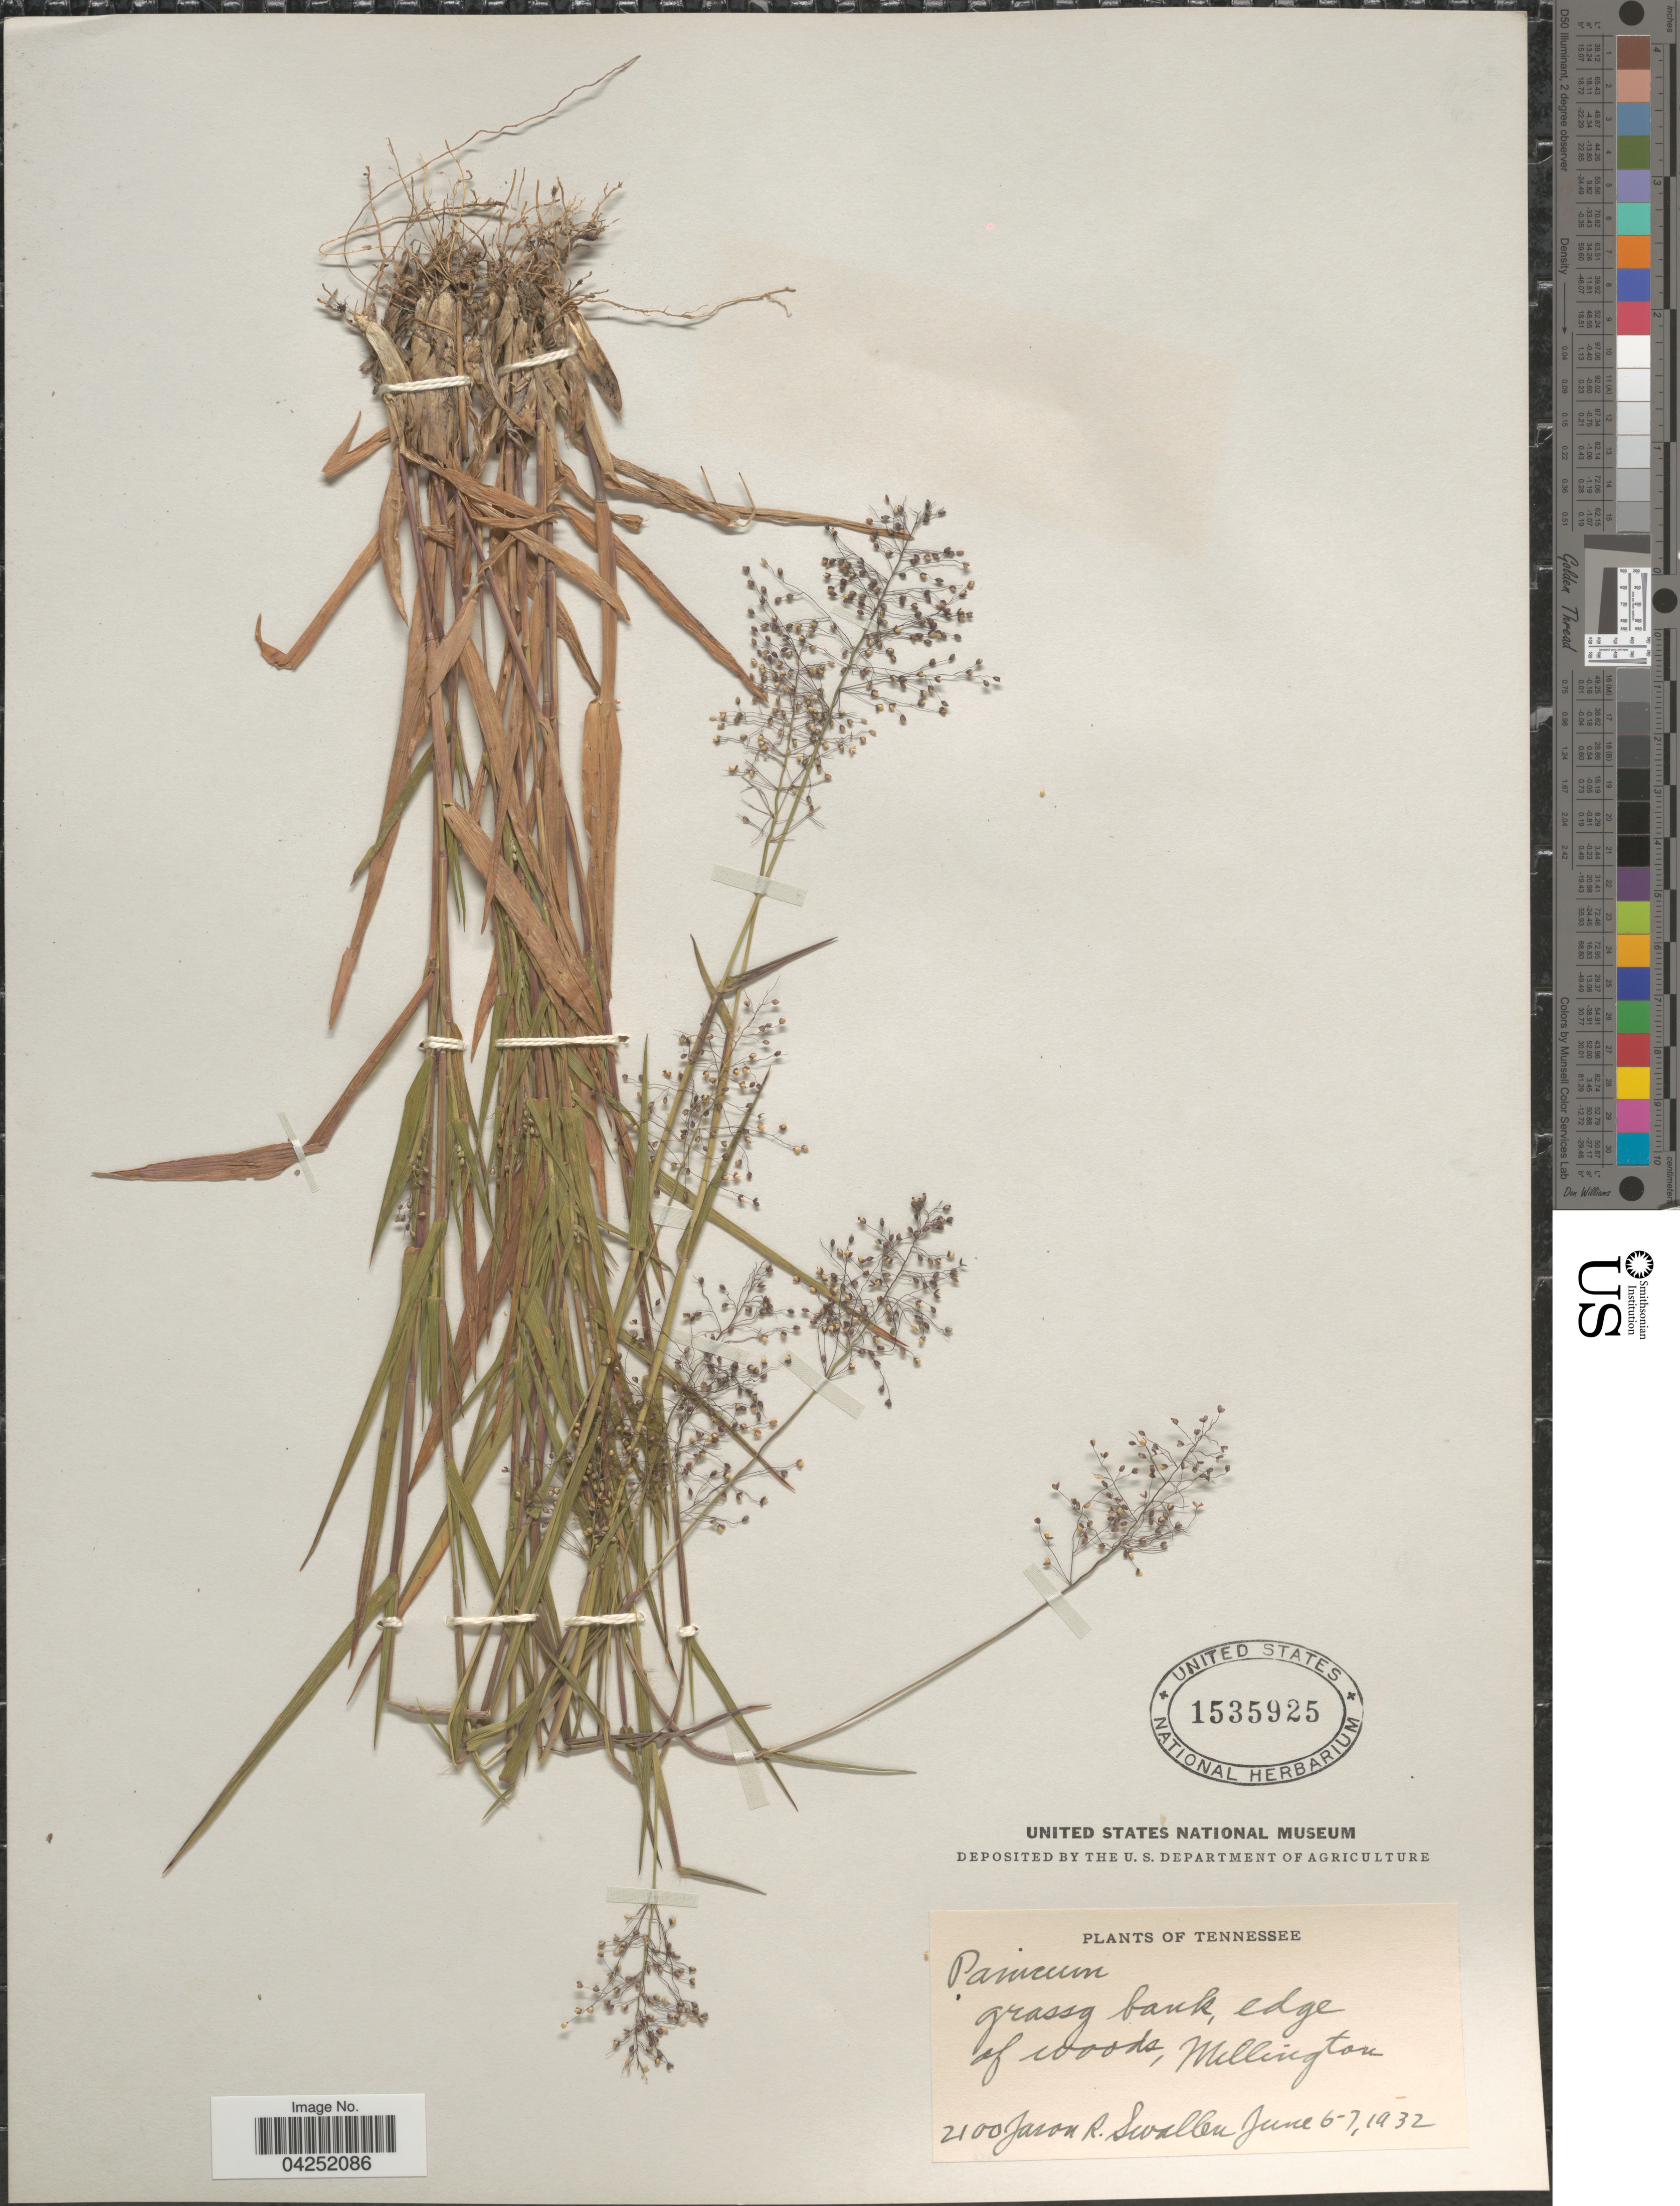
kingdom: Plantae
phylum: Tracheophyta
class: Liliopsida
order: Poales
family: Poaceae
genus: Dichanthelium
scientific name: Dichanthelium acuminatum var. lindheimeri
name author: (Nash) Gould & C.A. Clark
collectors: J. R. Swallen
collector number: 2100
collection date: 1932-06-06/1932-06-07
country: United States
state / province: Tennessee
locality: Grassy bank, edge of woods, Millington.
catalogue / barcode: US 1535925